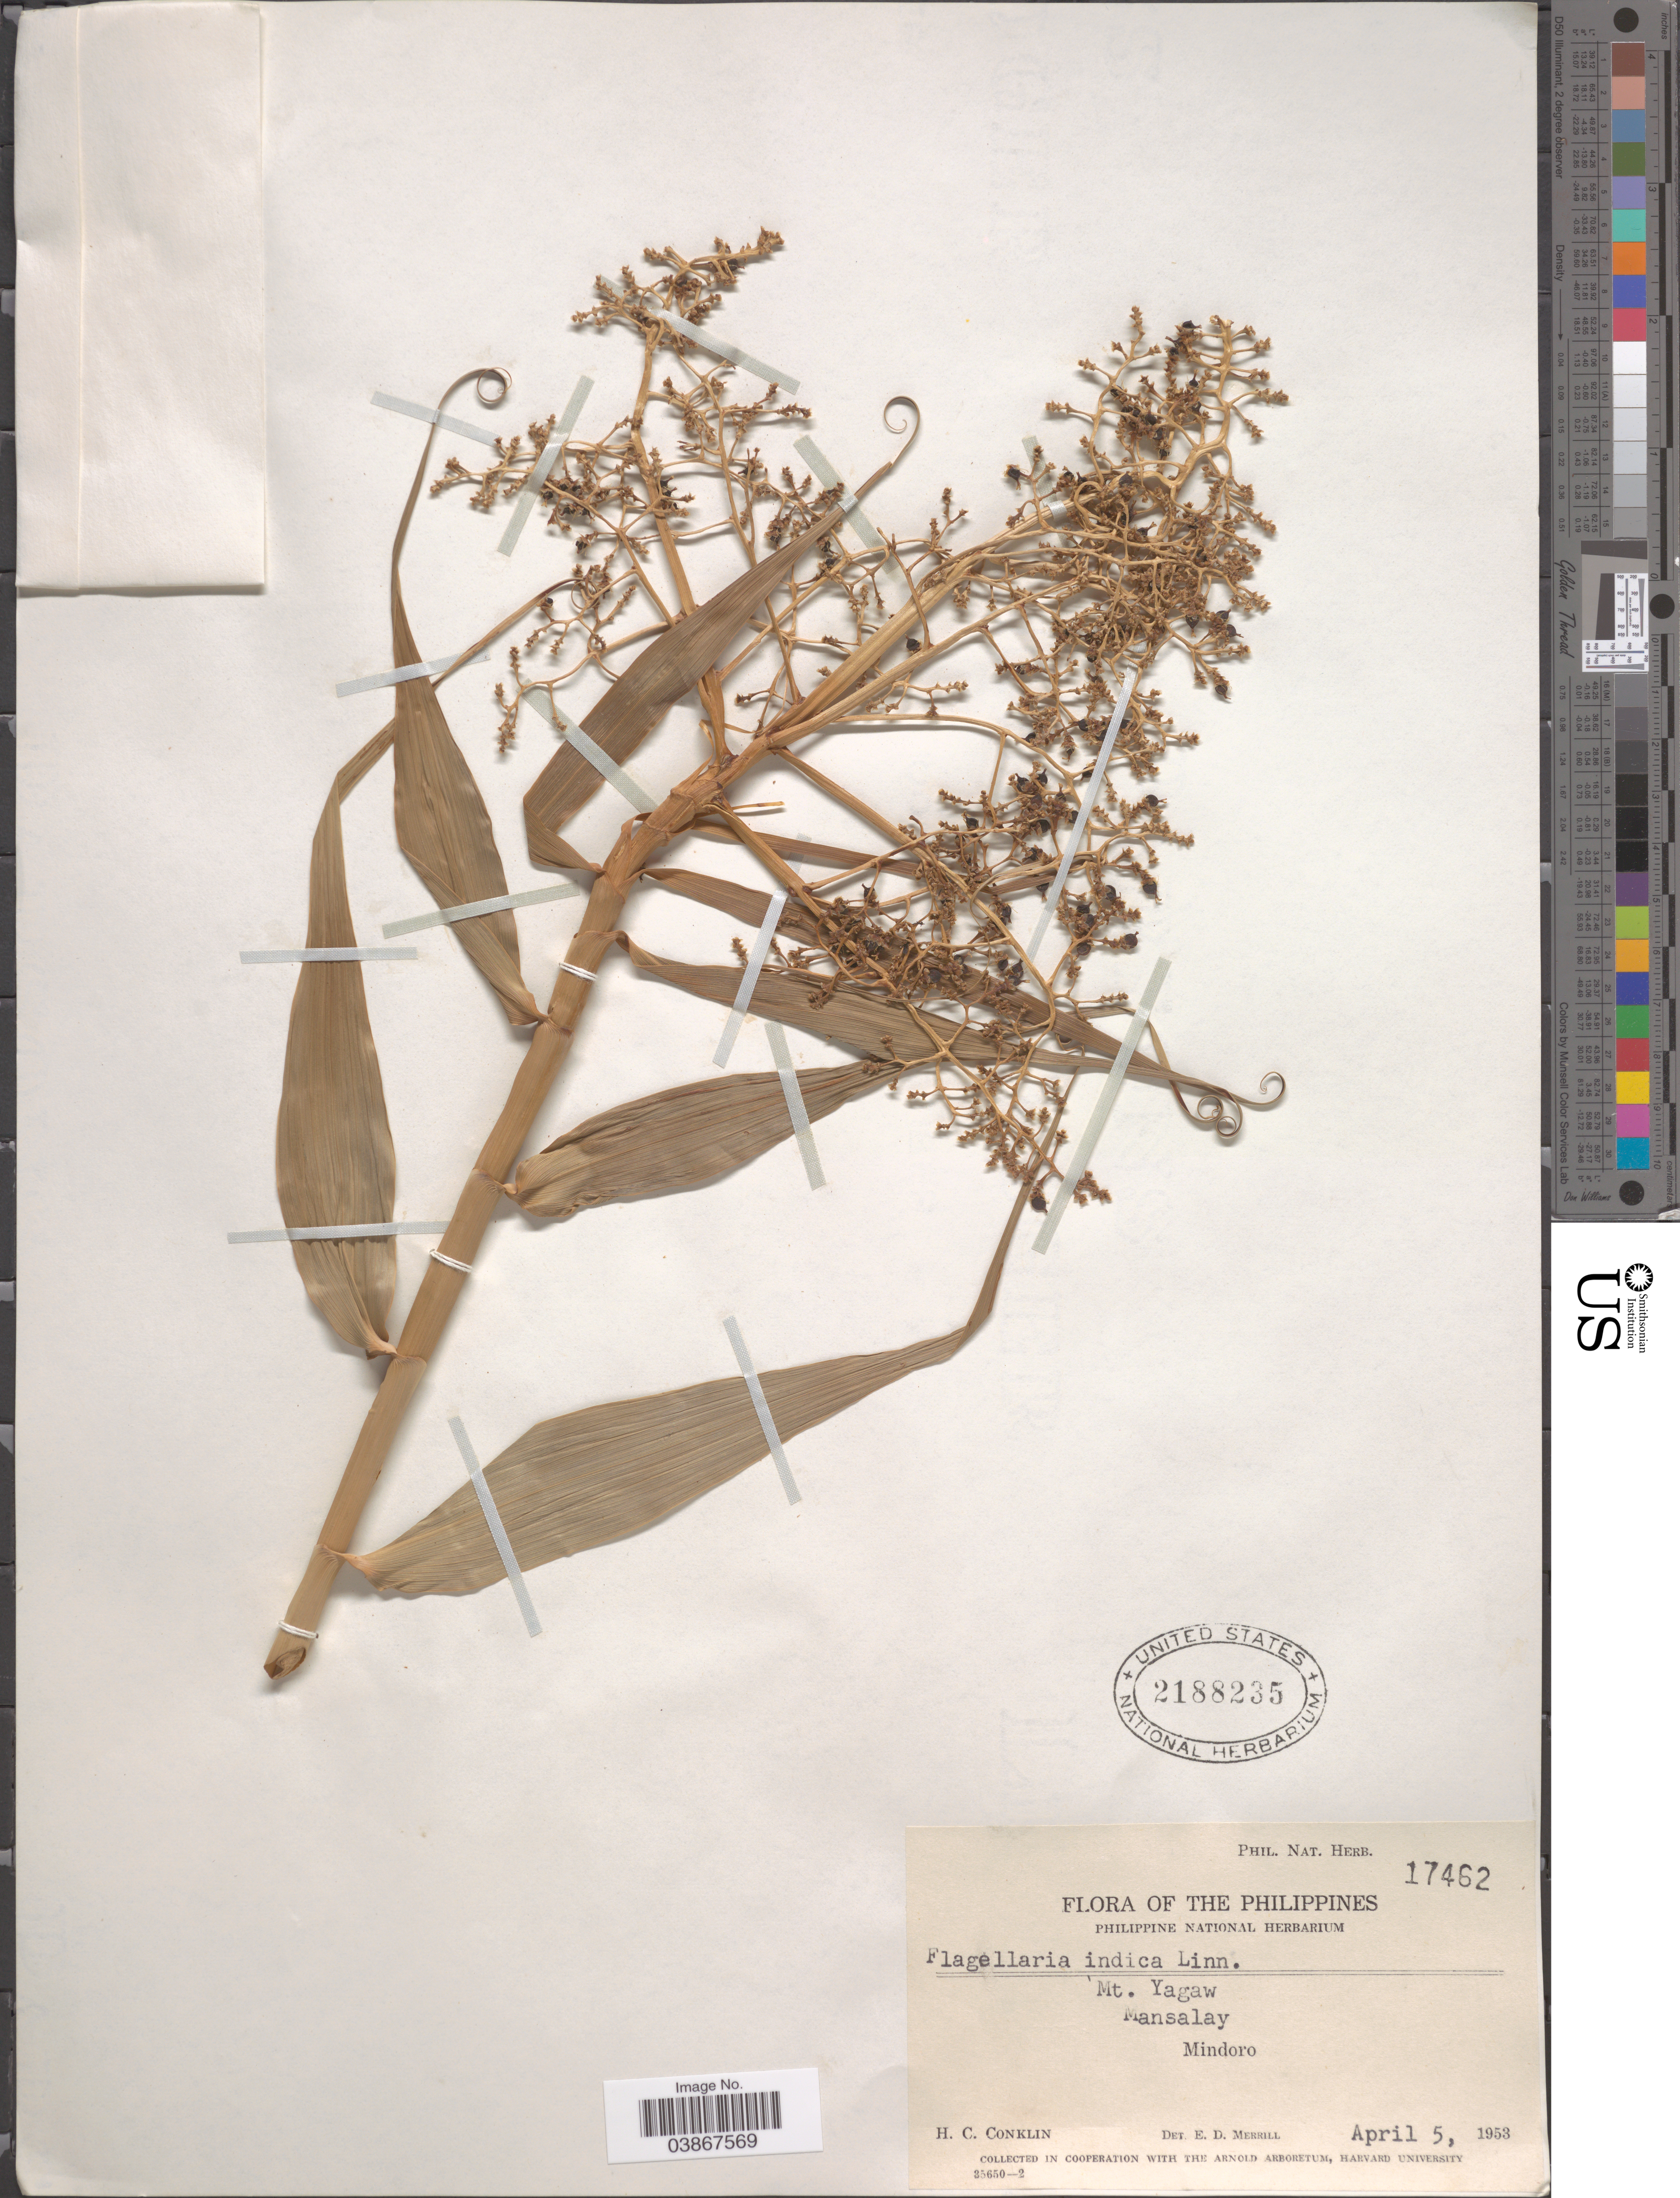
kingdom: Plantae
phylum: Tracheophyta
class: Liliopsida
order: Poales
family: Flagellariaceae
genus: Flagellaria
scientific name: Flagellaria indica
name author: L.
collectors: H. Conklin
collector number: Phil. Nat. Herb. 17462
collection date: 1953-04-05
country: Philippines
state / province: Mimaropa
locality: Mt. Yagaw. Mansalay. Mindoro.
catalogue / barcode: US 2188235